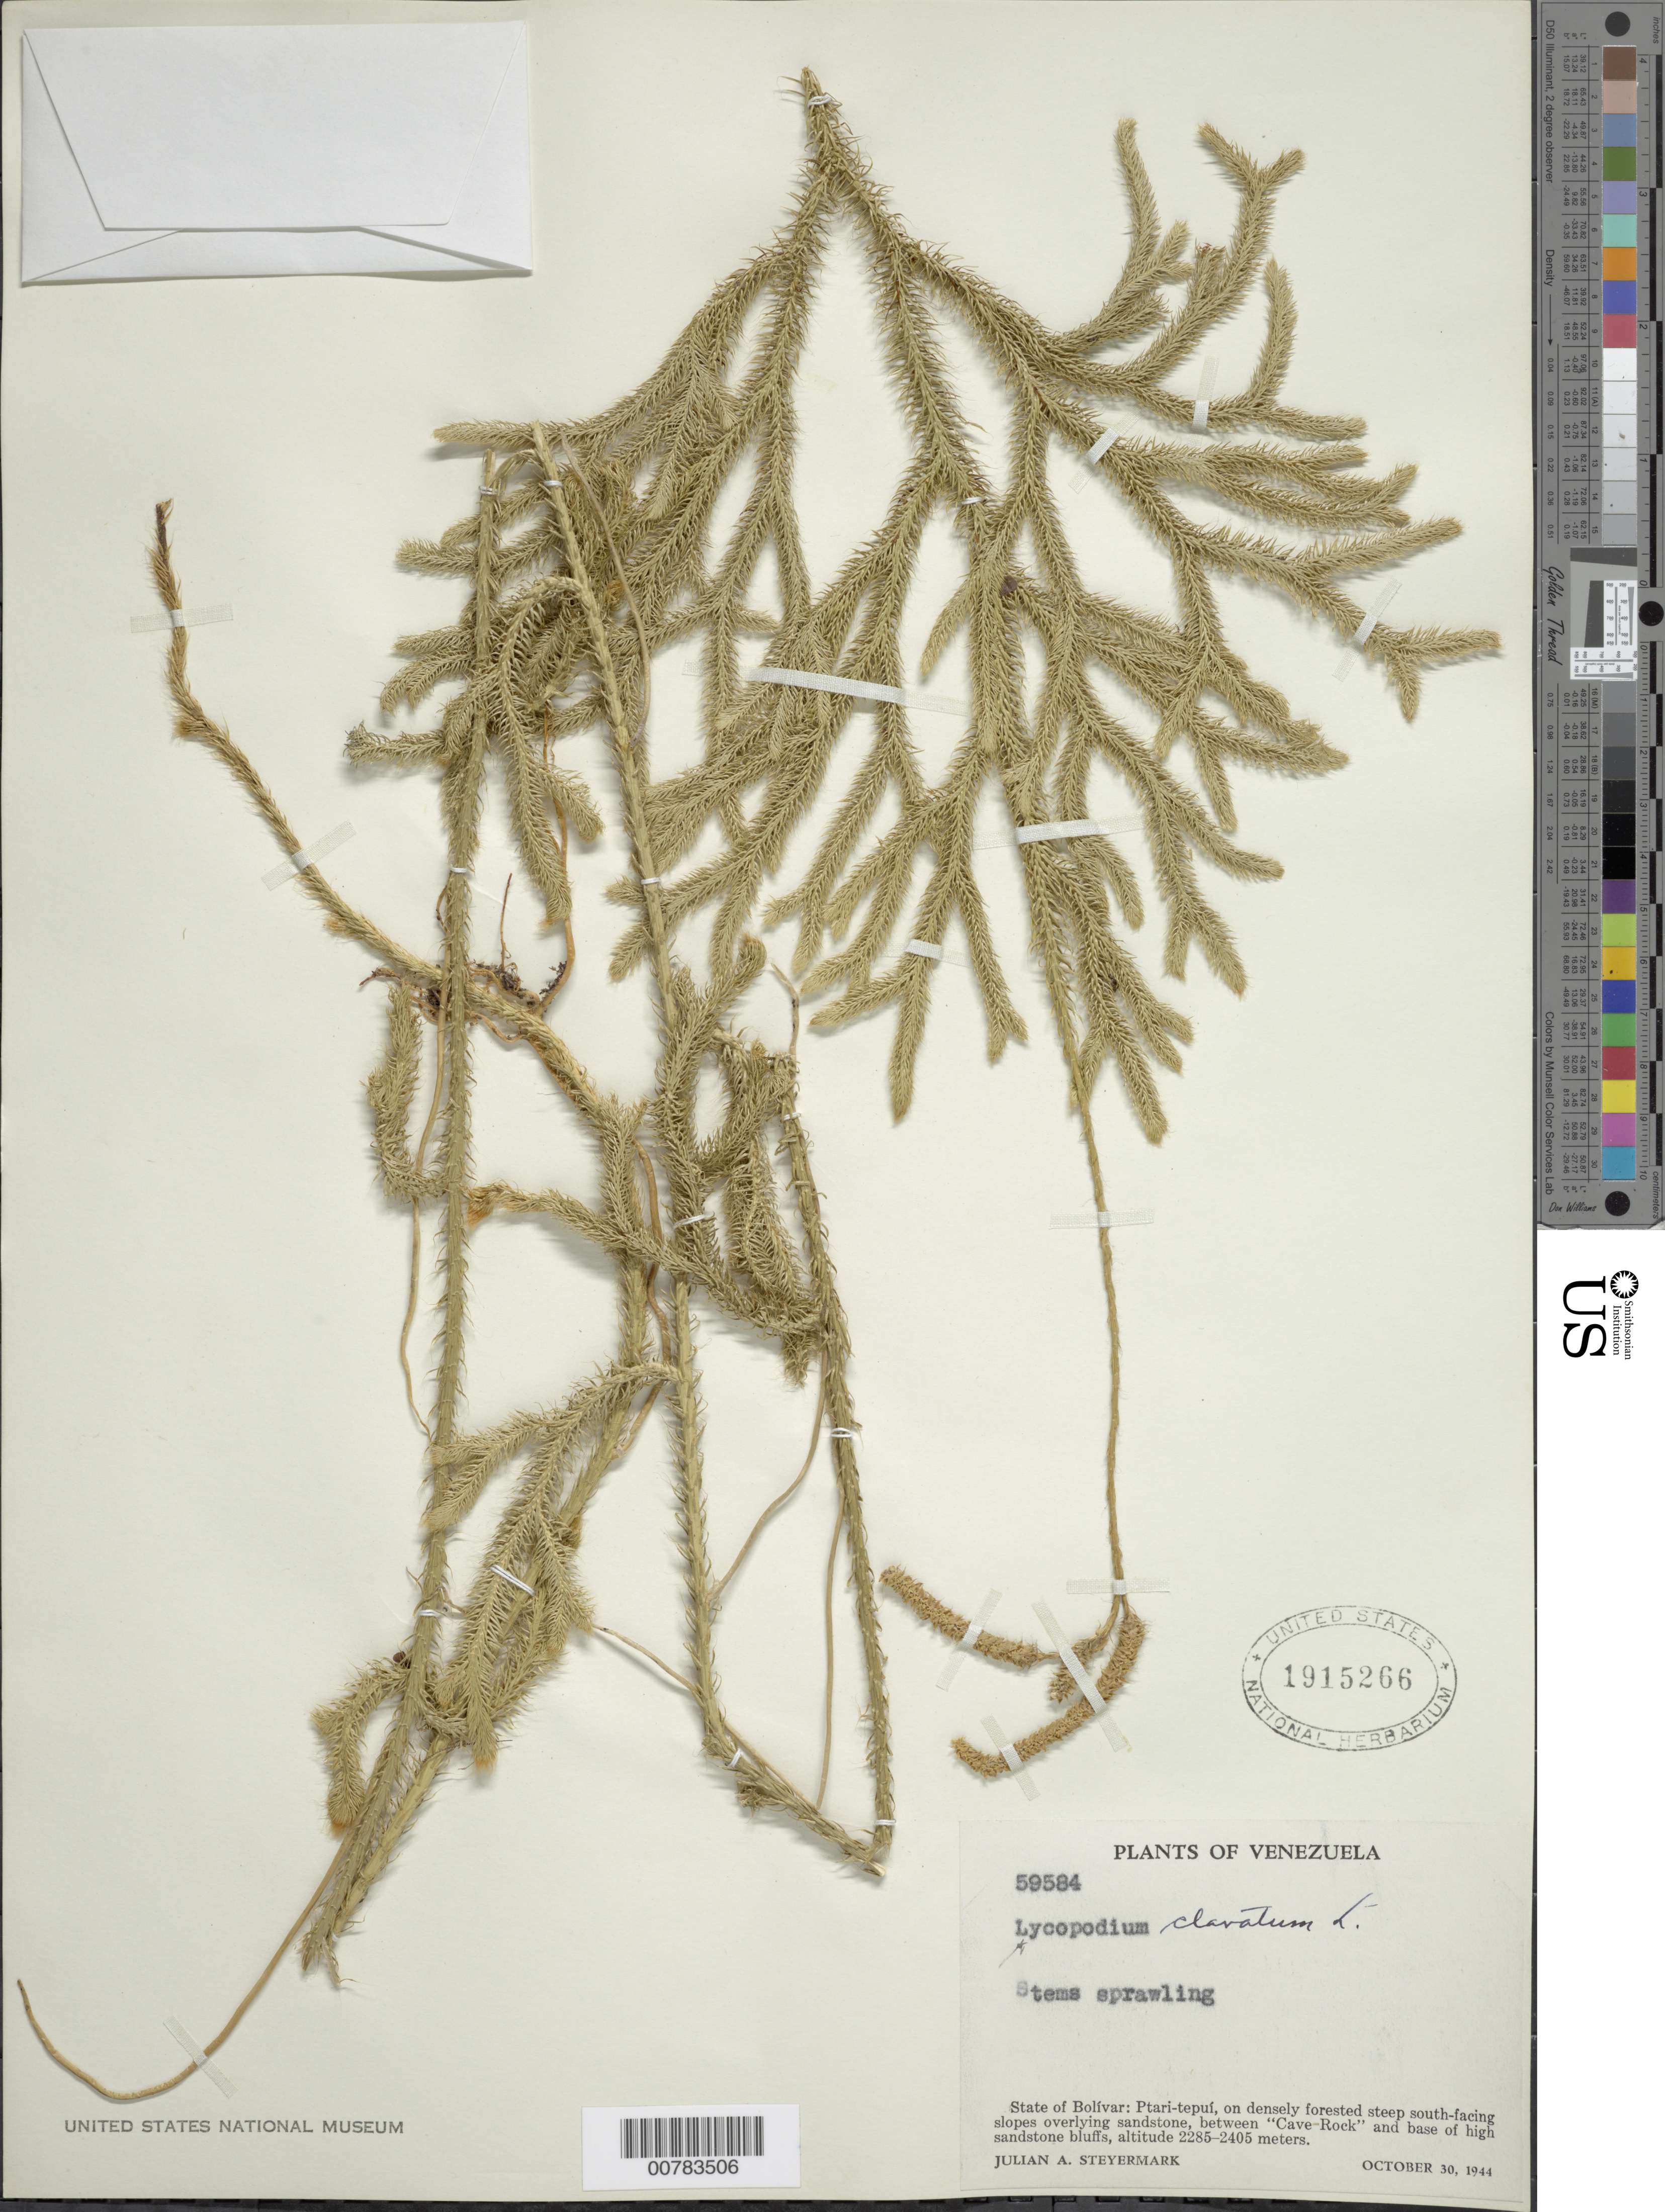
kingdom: Plantae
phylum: Tracheophyta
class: Lycopodiopsida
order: Lycopodiales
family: Lycopodiaceae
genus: Lycopodium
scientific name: Lycopodium clavatum subsp. clavatum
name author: L.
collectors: J. Steyermark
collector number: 59584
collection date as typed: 30-Oct-44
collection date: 1944-10-30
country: Venezuela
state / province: Bolívar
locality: Ptari-tepuí, between "Cave Rock" and base of high sandstone bluffs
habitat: Densely forested steep South-facing slopes overlying sandstone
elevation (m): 2285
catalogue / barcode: US 1915226